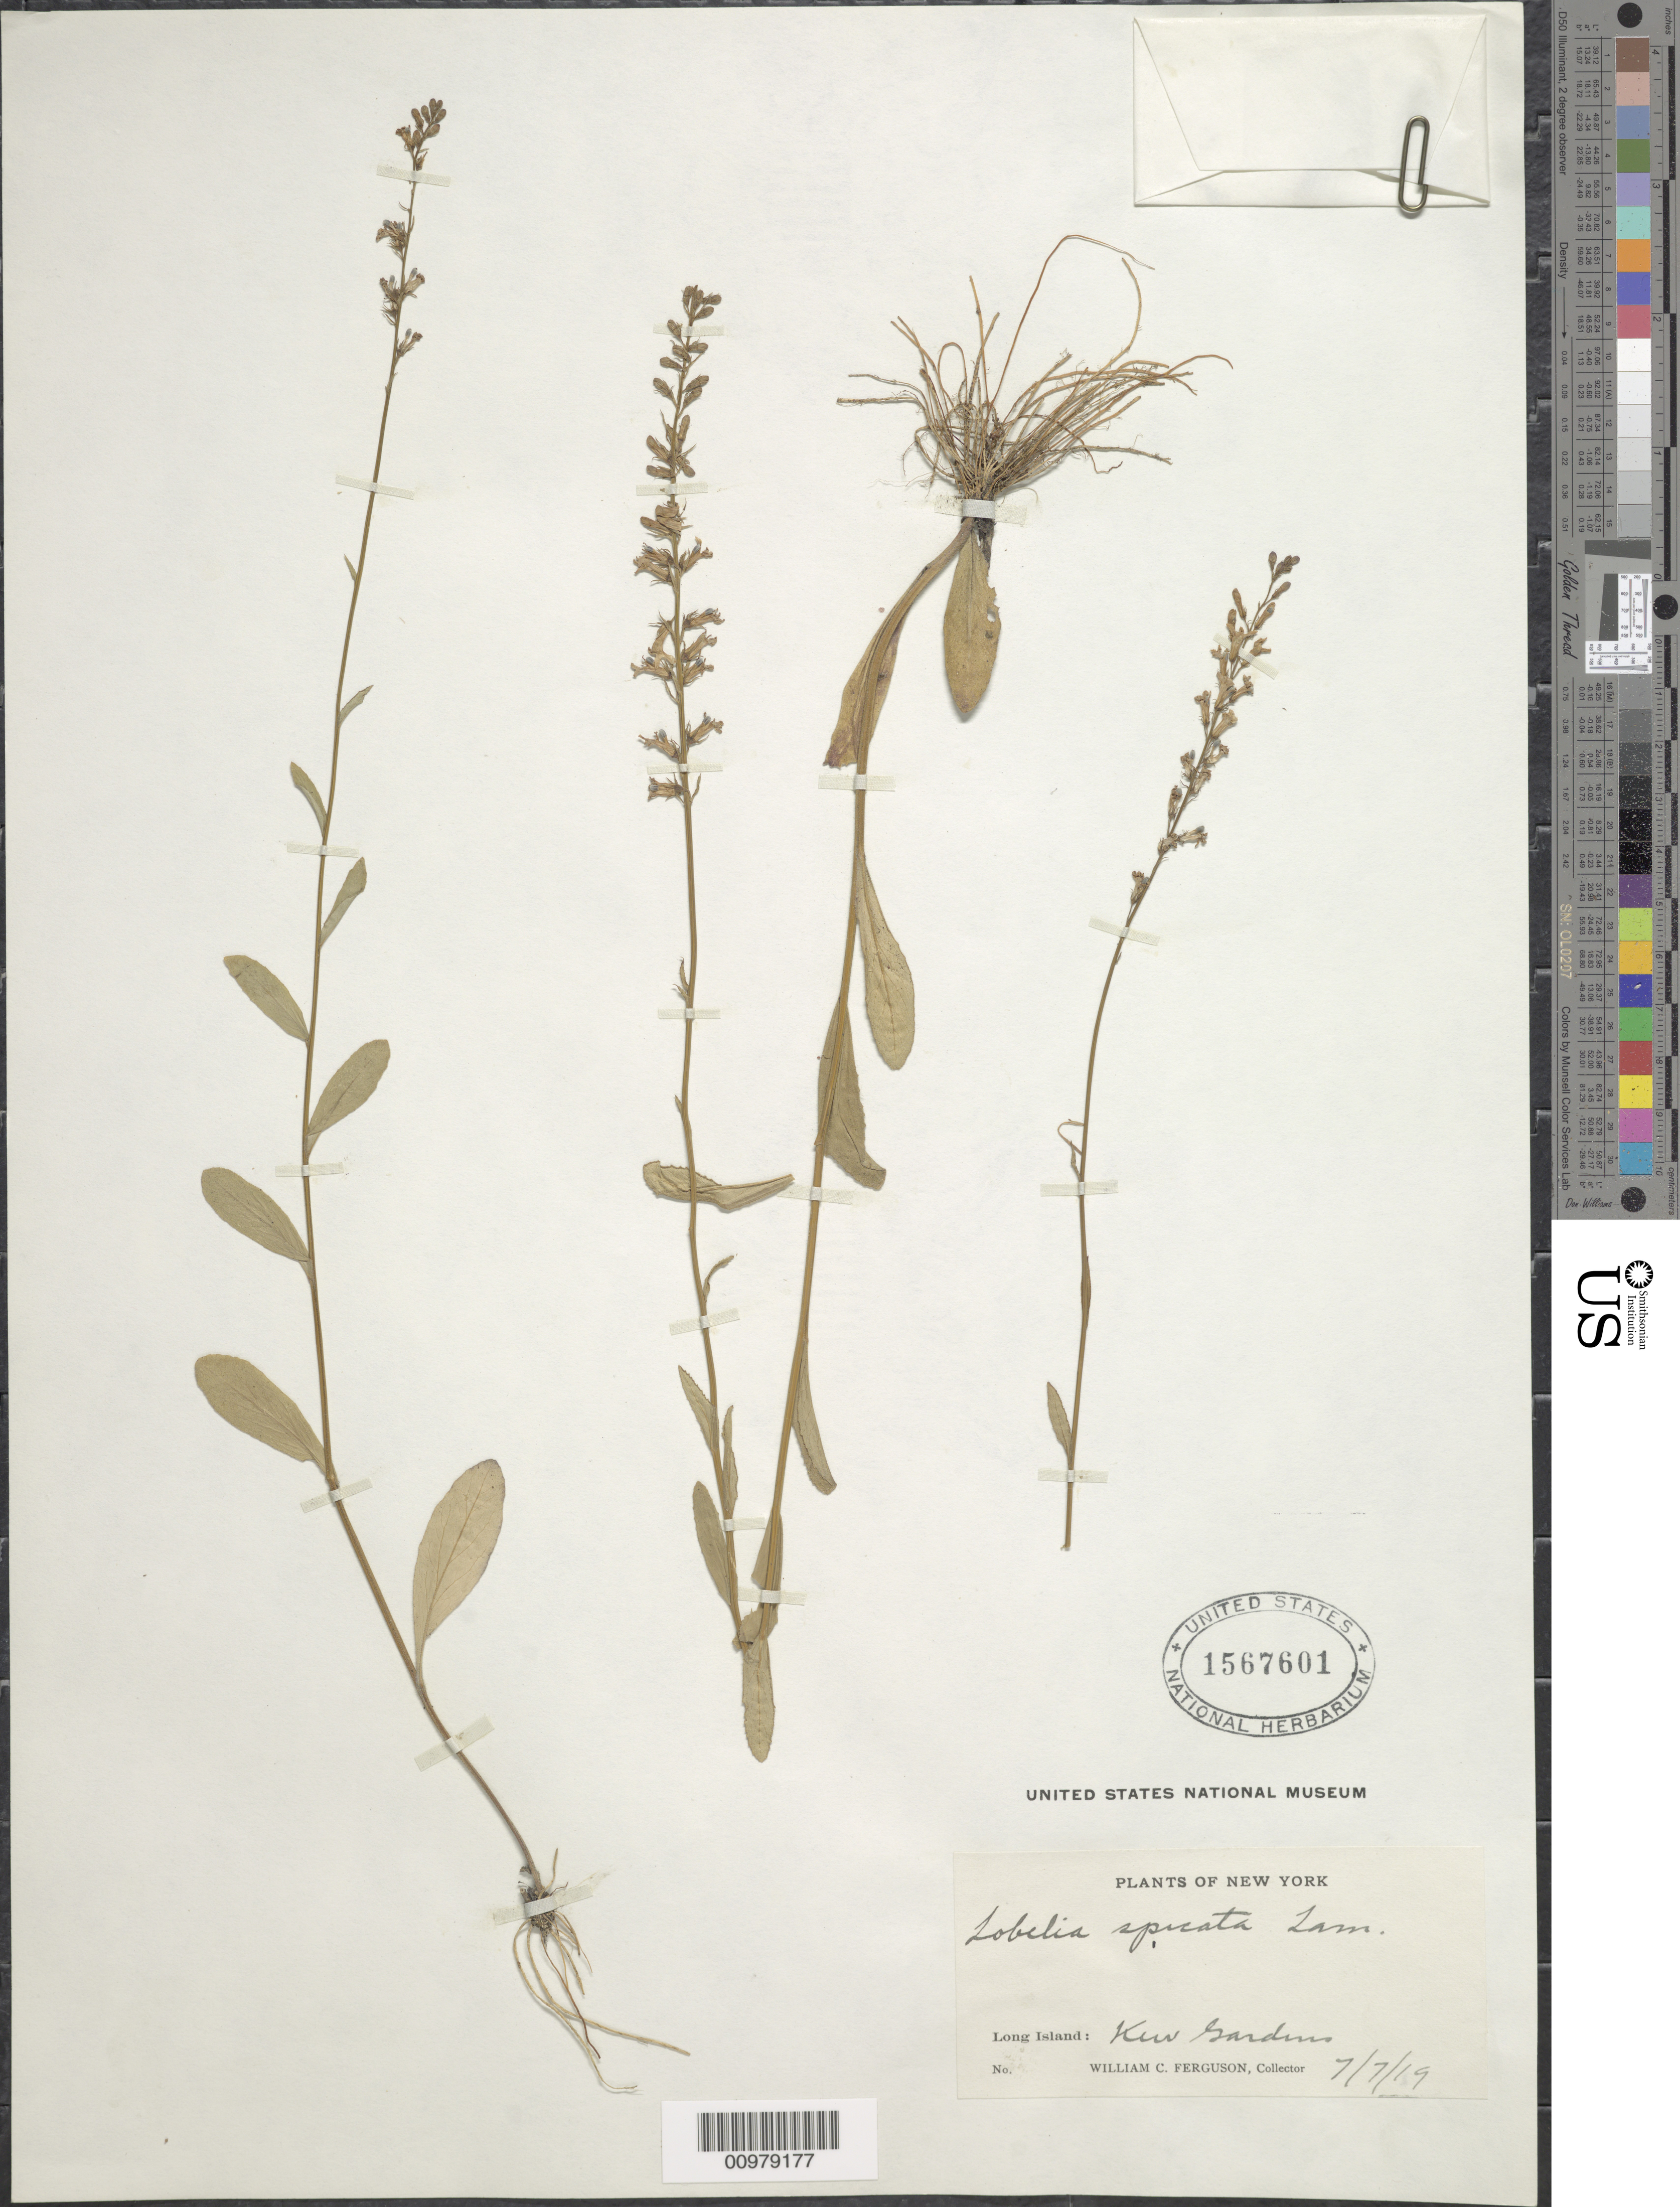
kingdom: Plantae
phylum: Tracheophyta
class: Magnoliopsida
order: Asterales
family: Campanulaceae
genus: Lobelia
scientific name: Lobelia spicata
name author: Lam.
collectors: W. Ferguson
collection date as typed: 7 Jul 1919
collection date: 1919-07-07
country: United States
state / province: New York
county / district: suffolk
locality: Long island, Kew Gardens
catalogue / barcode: US 1567601